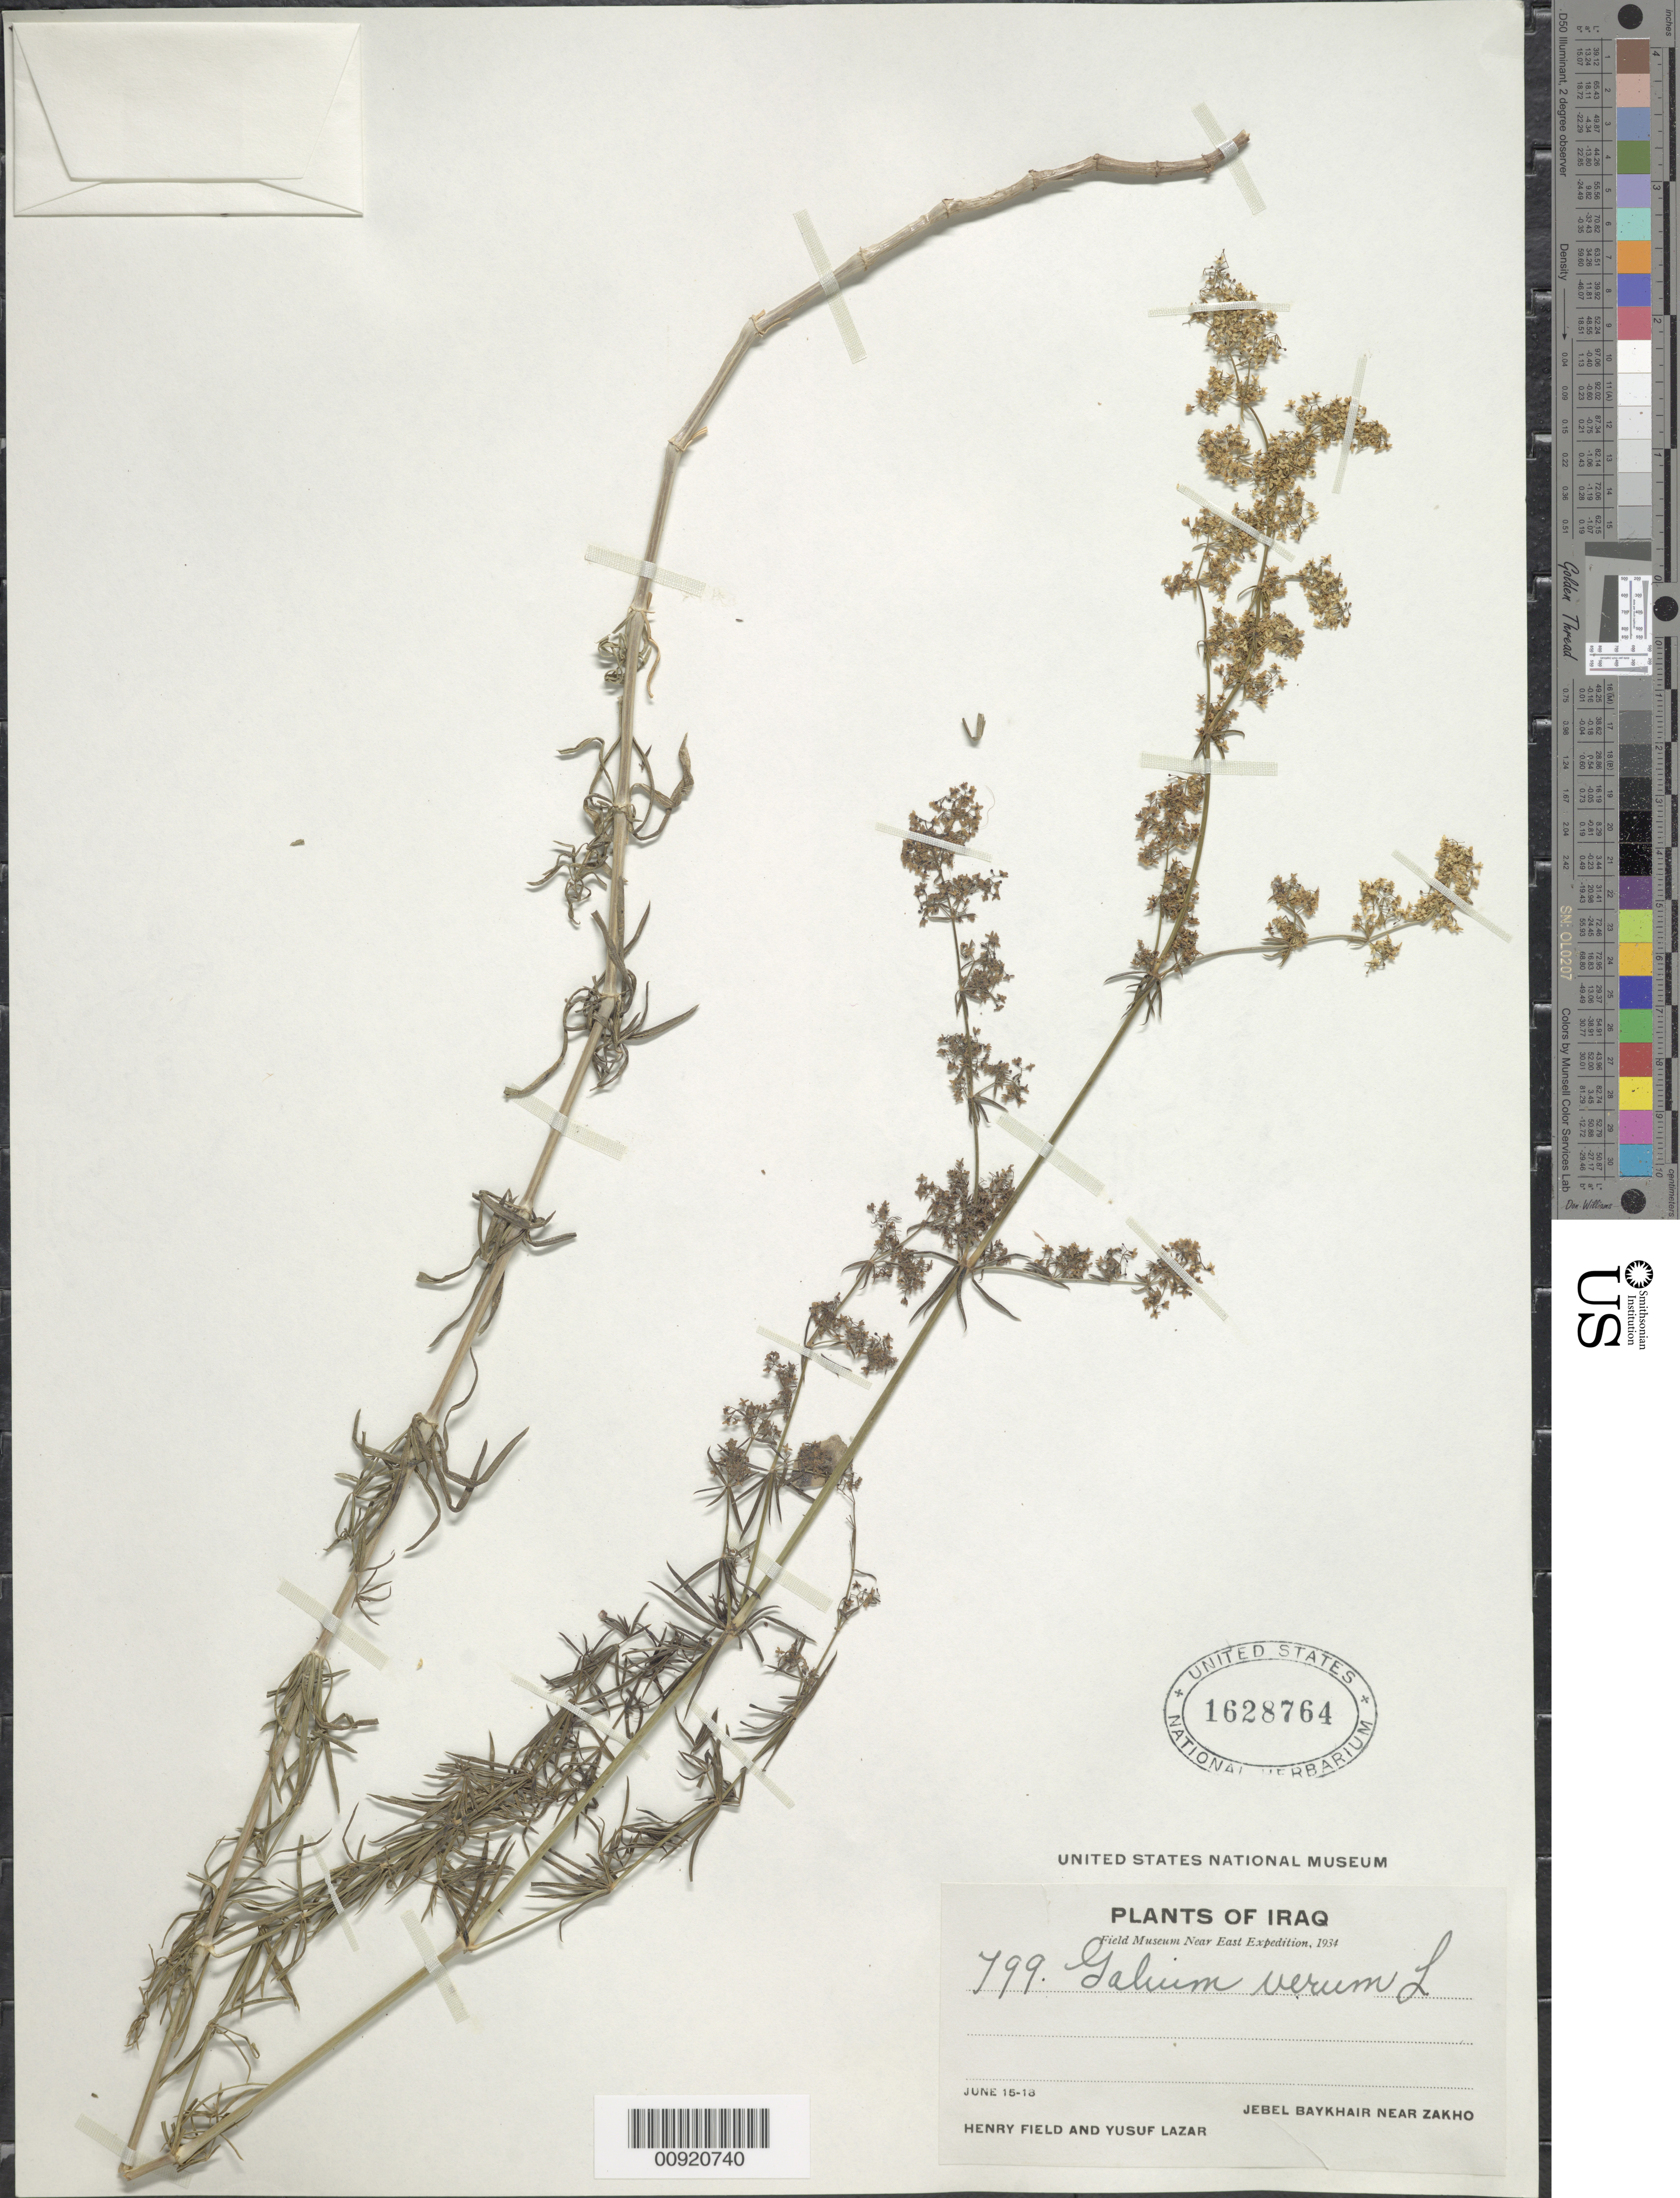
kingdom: Plantae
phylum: Tracheophyta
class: Magnoliopsida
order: Gentianales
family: Rubiaceae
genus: Galium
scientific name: Galium verum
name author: L.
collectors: H. Field & Y. Lazar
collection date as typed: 15 Jun 1934 to 18 Jun 1934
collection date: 1934-06-15/1934-06-18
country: Iraq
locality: Jebel Baykhair near Zakho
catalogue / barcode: US 1628464